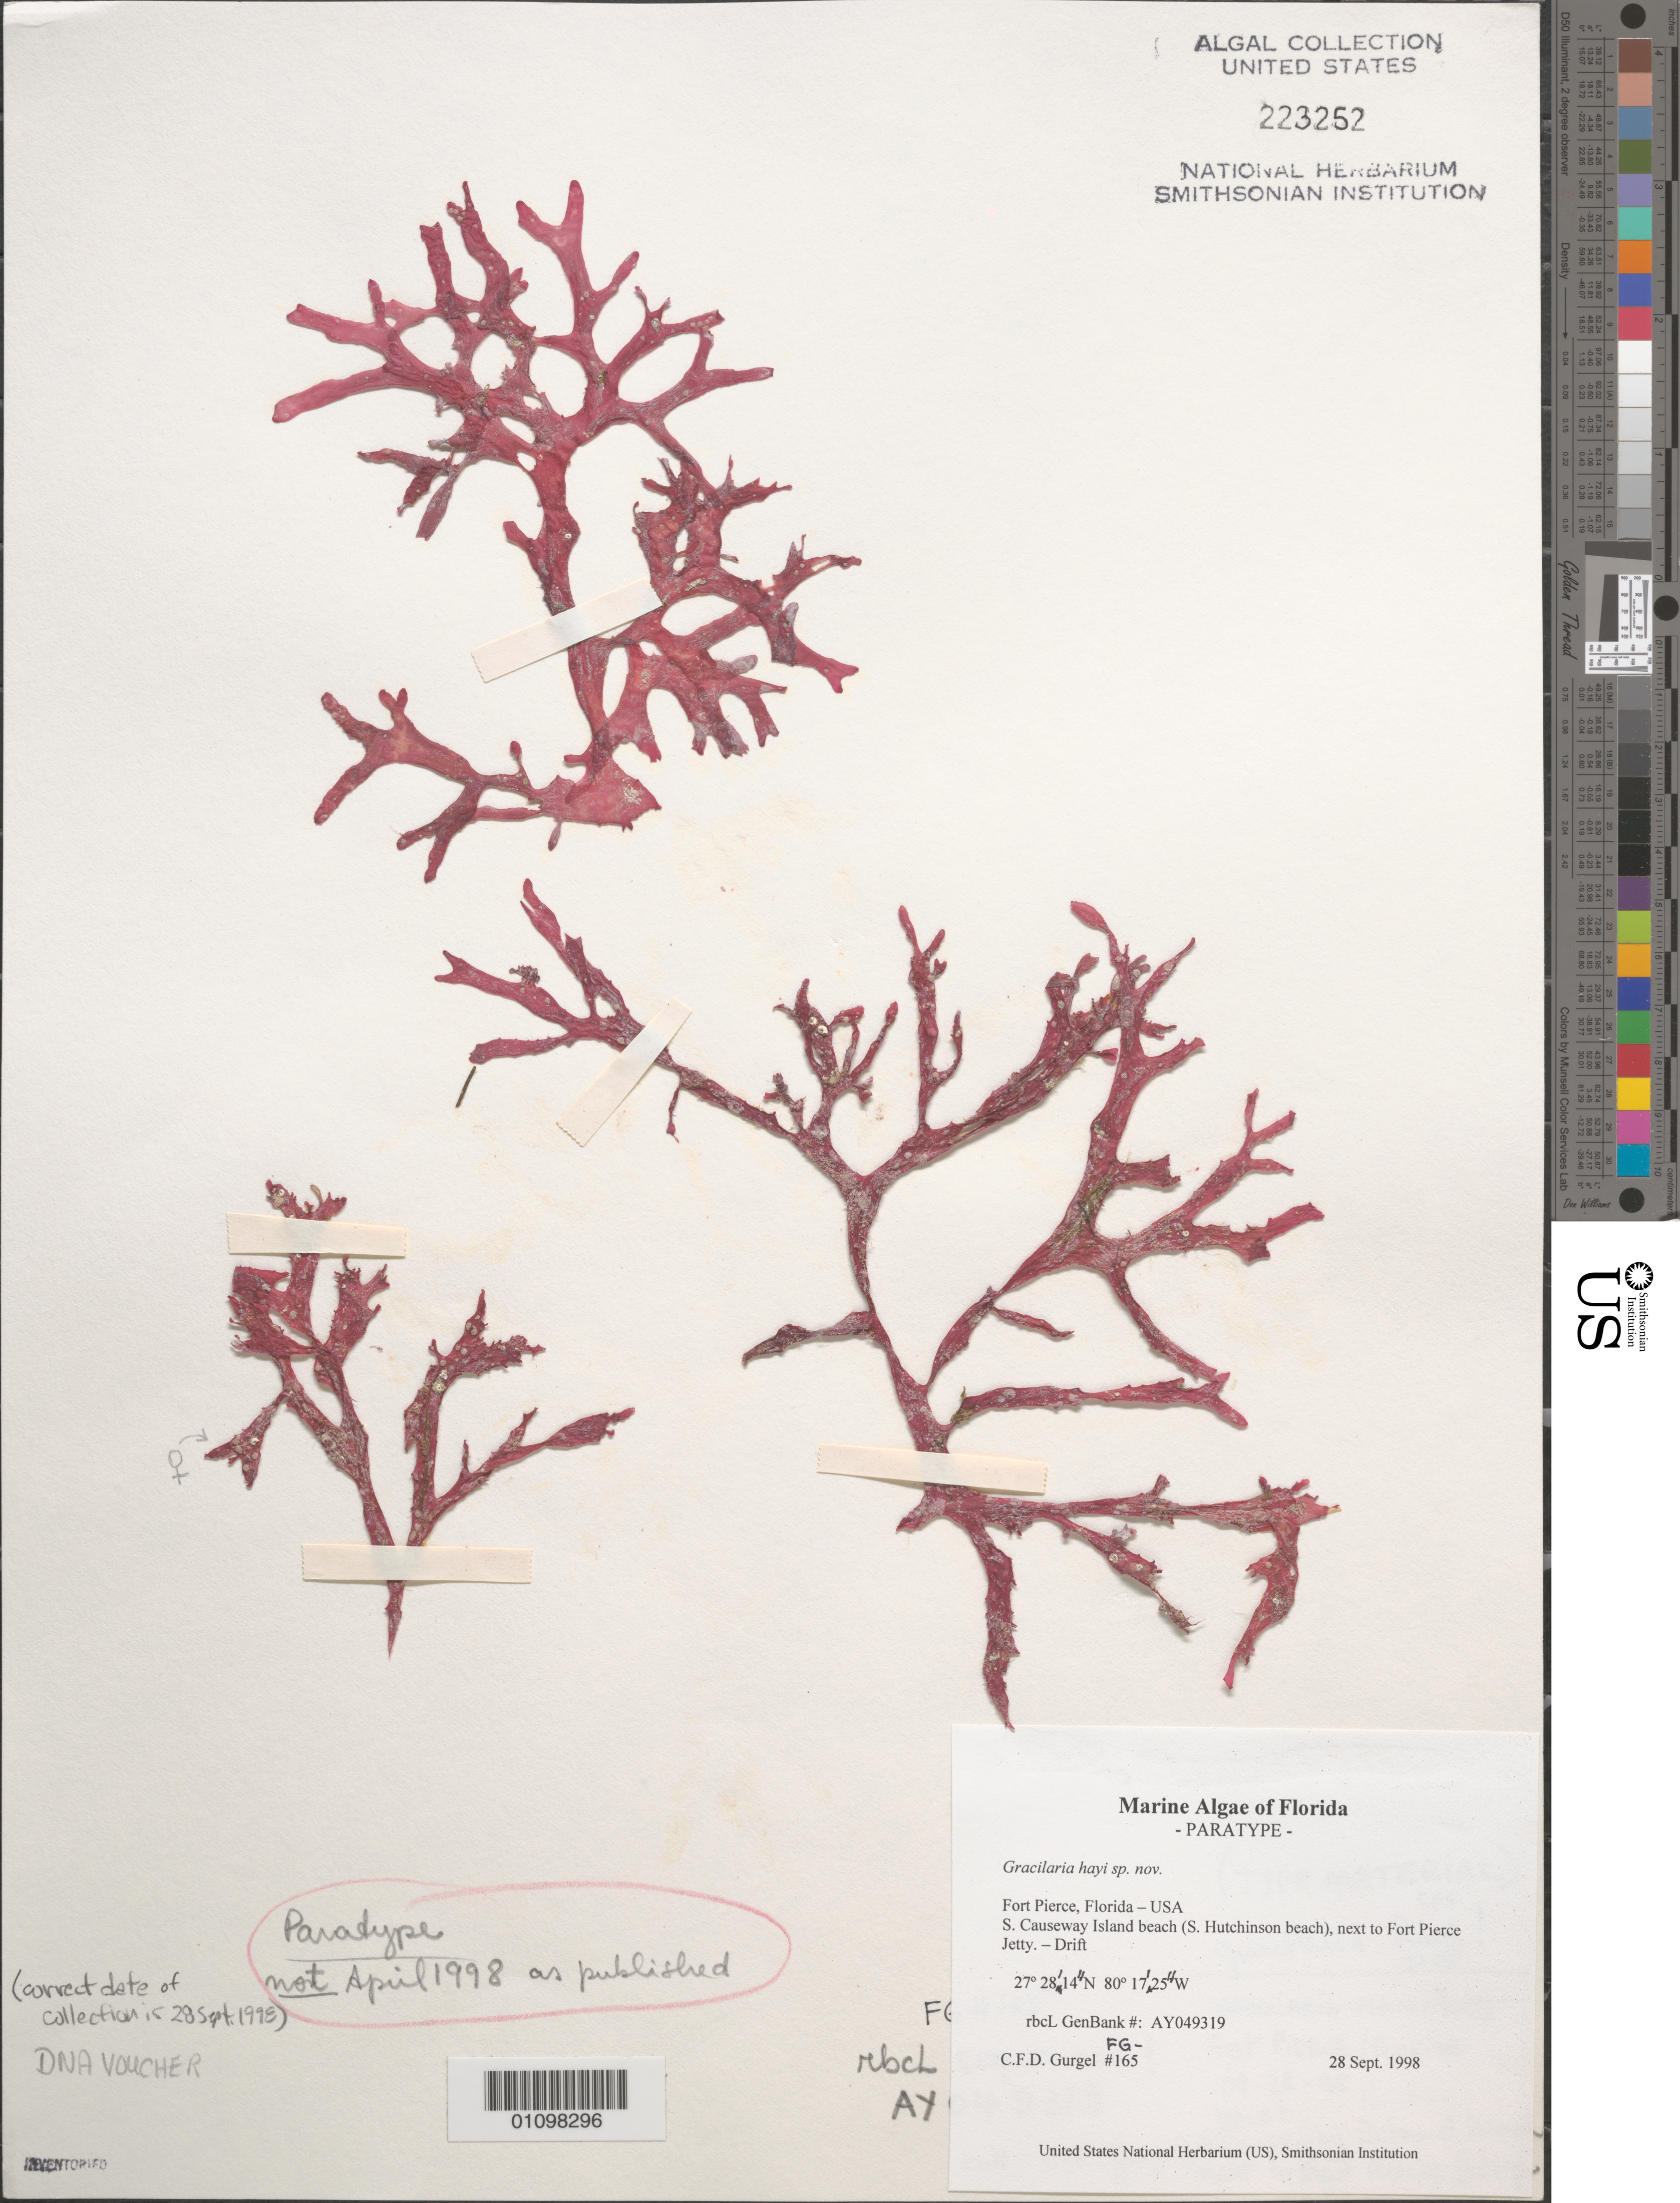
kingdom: Plantae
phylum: Rhodophyta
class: Florideophyceae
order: Gracilariales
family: Gracilariaceae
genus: Gracilaria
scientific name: Gracilaria hayi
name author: Gurgel et al. in I.A. Abbott & McDermid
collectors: C. Gurgel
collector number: FG-165 & rcbL GenBank AY049319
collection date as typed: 28 Sep 1998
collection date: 1998-09-28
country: United States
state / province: Florida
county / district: Saint Lucie County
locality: Fort Pierce, South Causeway Island beach (South Hutchinson Beach), next to Fort Pierce jetty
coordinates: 27 28'14"N, 80 17'25"W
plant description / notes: Paratype; date is 28 September 1998 and not April 1998 as published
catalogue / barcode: US 223252